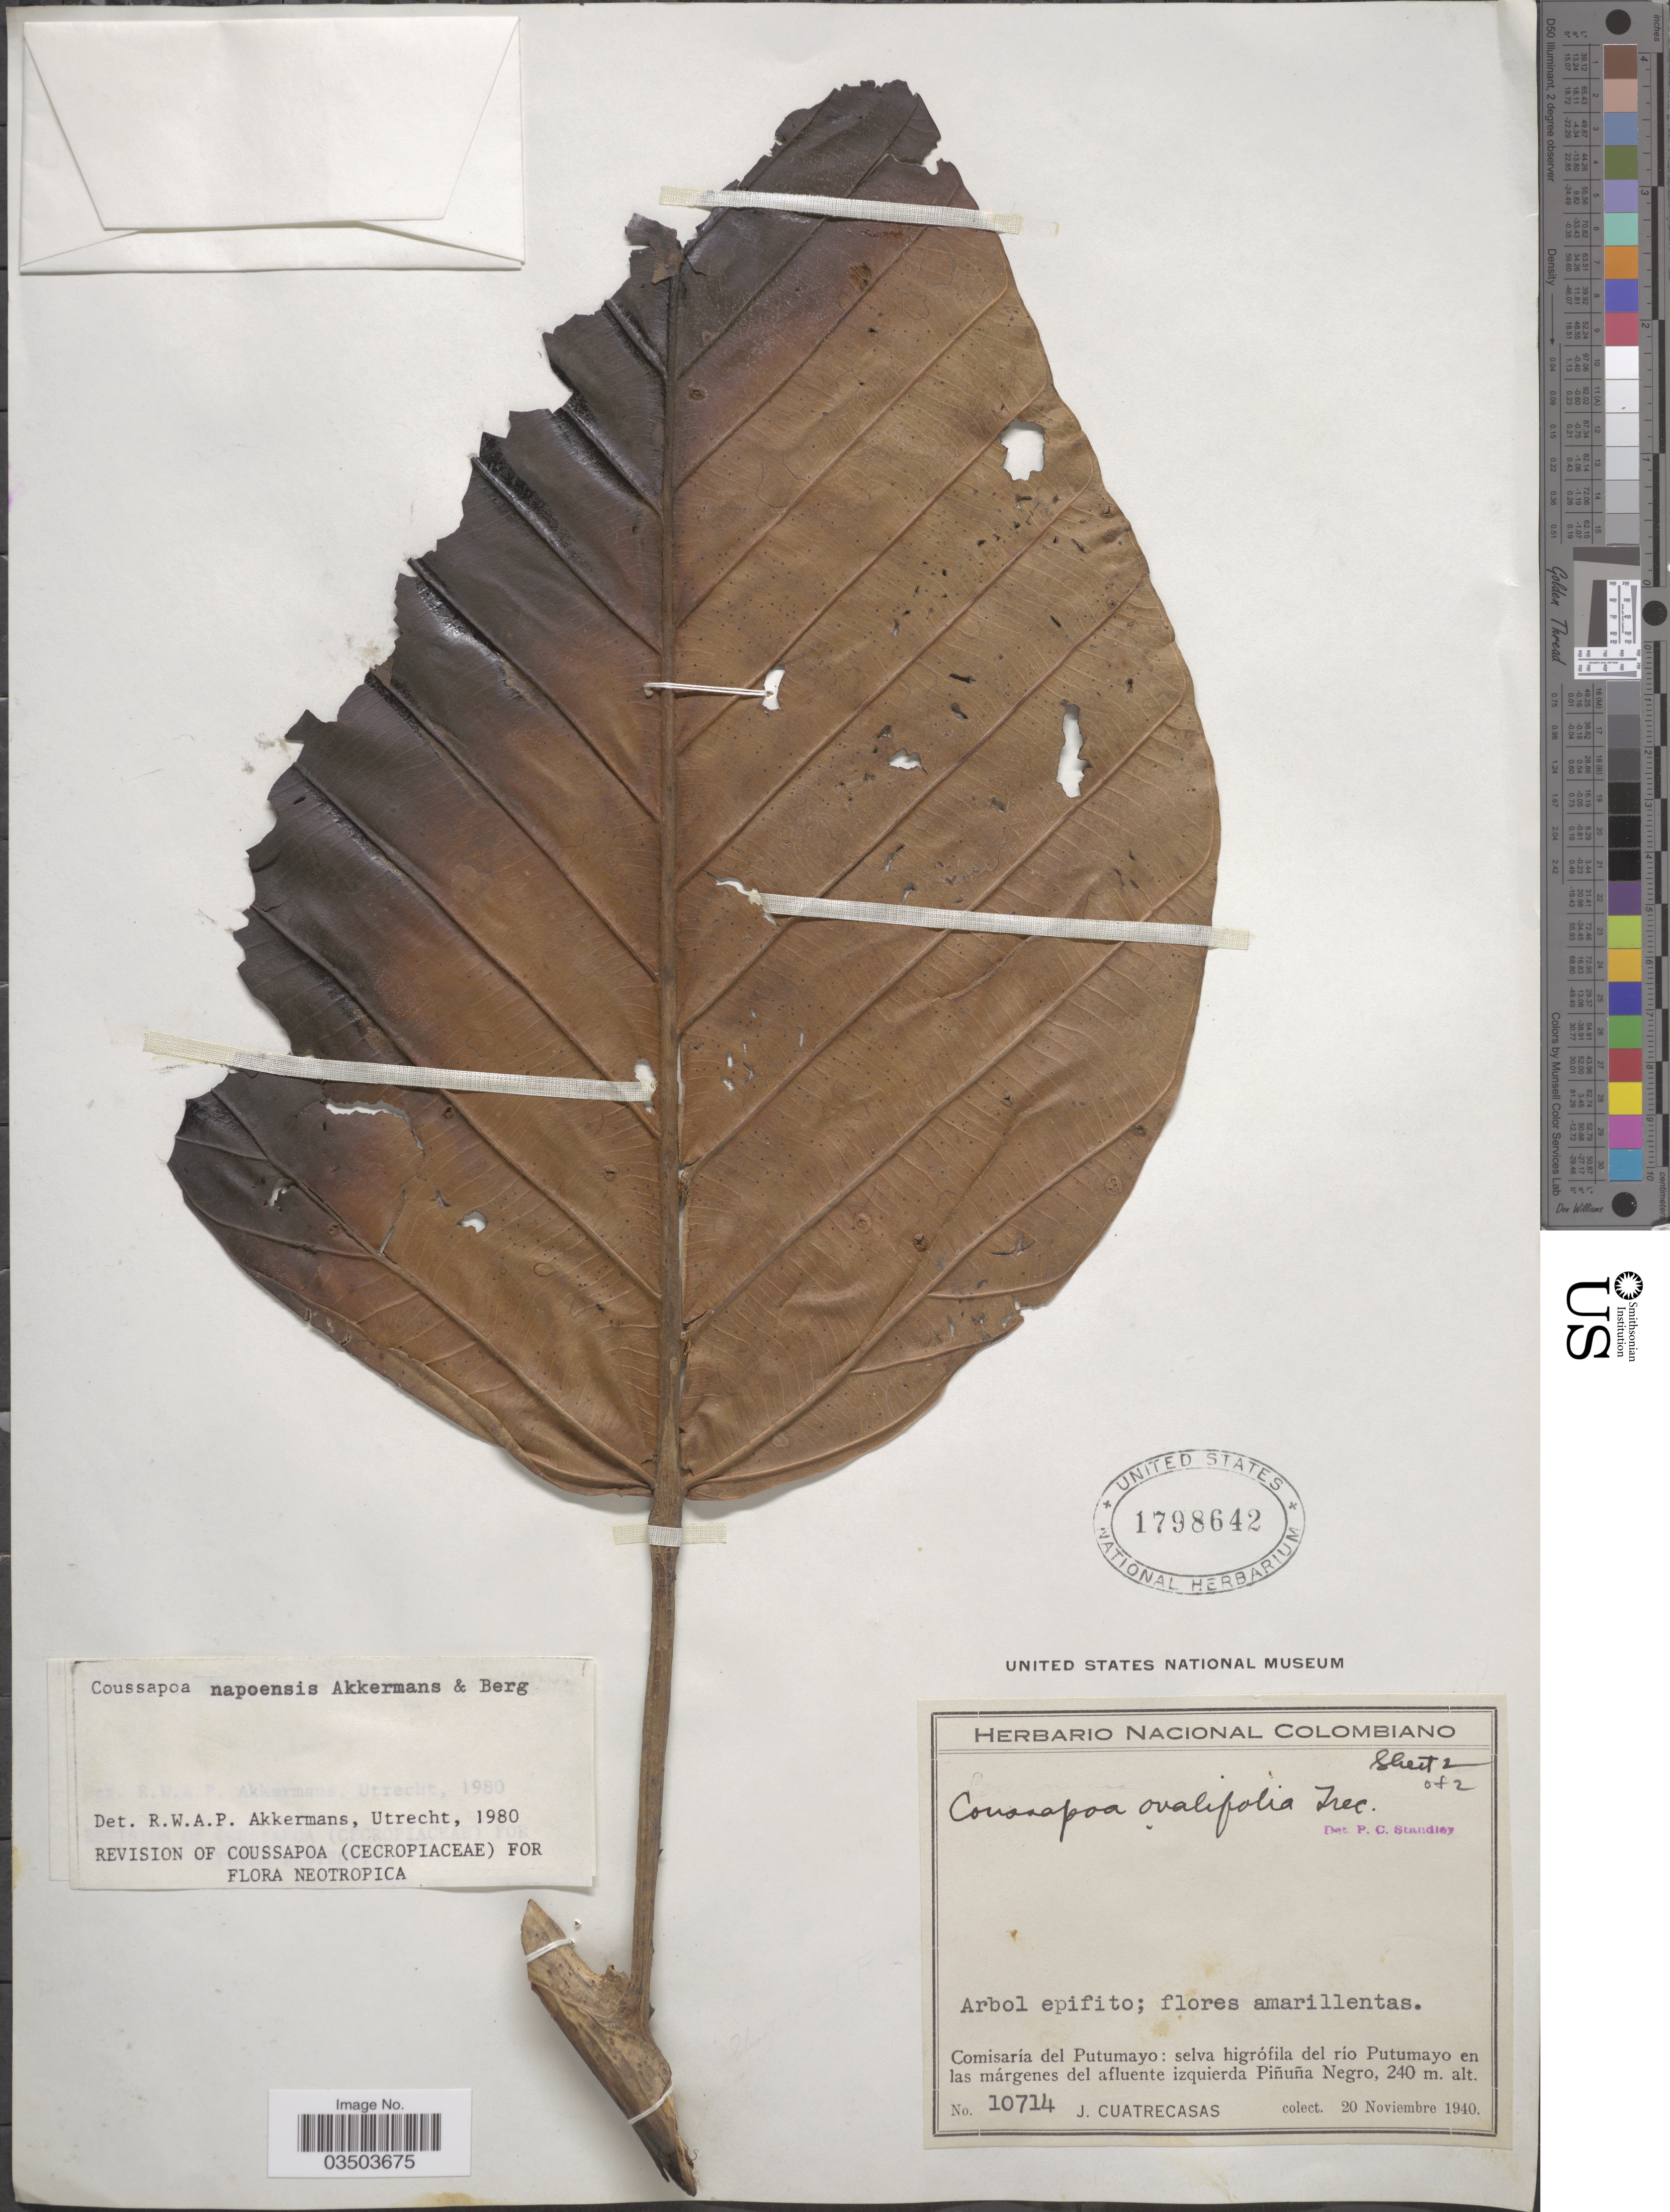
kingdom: Plantae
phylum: Tracheophyta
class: Magnoliopsida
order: Rosales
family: Urticaceae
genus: Coussapoa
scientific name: Coussapoa napoensis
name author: Akkermans & C.C. Berg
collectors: J. Cuatrecasas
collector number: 10714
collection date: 1940-11-20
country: Colombia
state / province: Putumayo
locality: Comisaría del Putumayo: selva higrófila del río Putumayo en las márgenes del afluente izquierda Piñuña Negro.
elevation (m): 240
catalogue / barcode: US 1798642